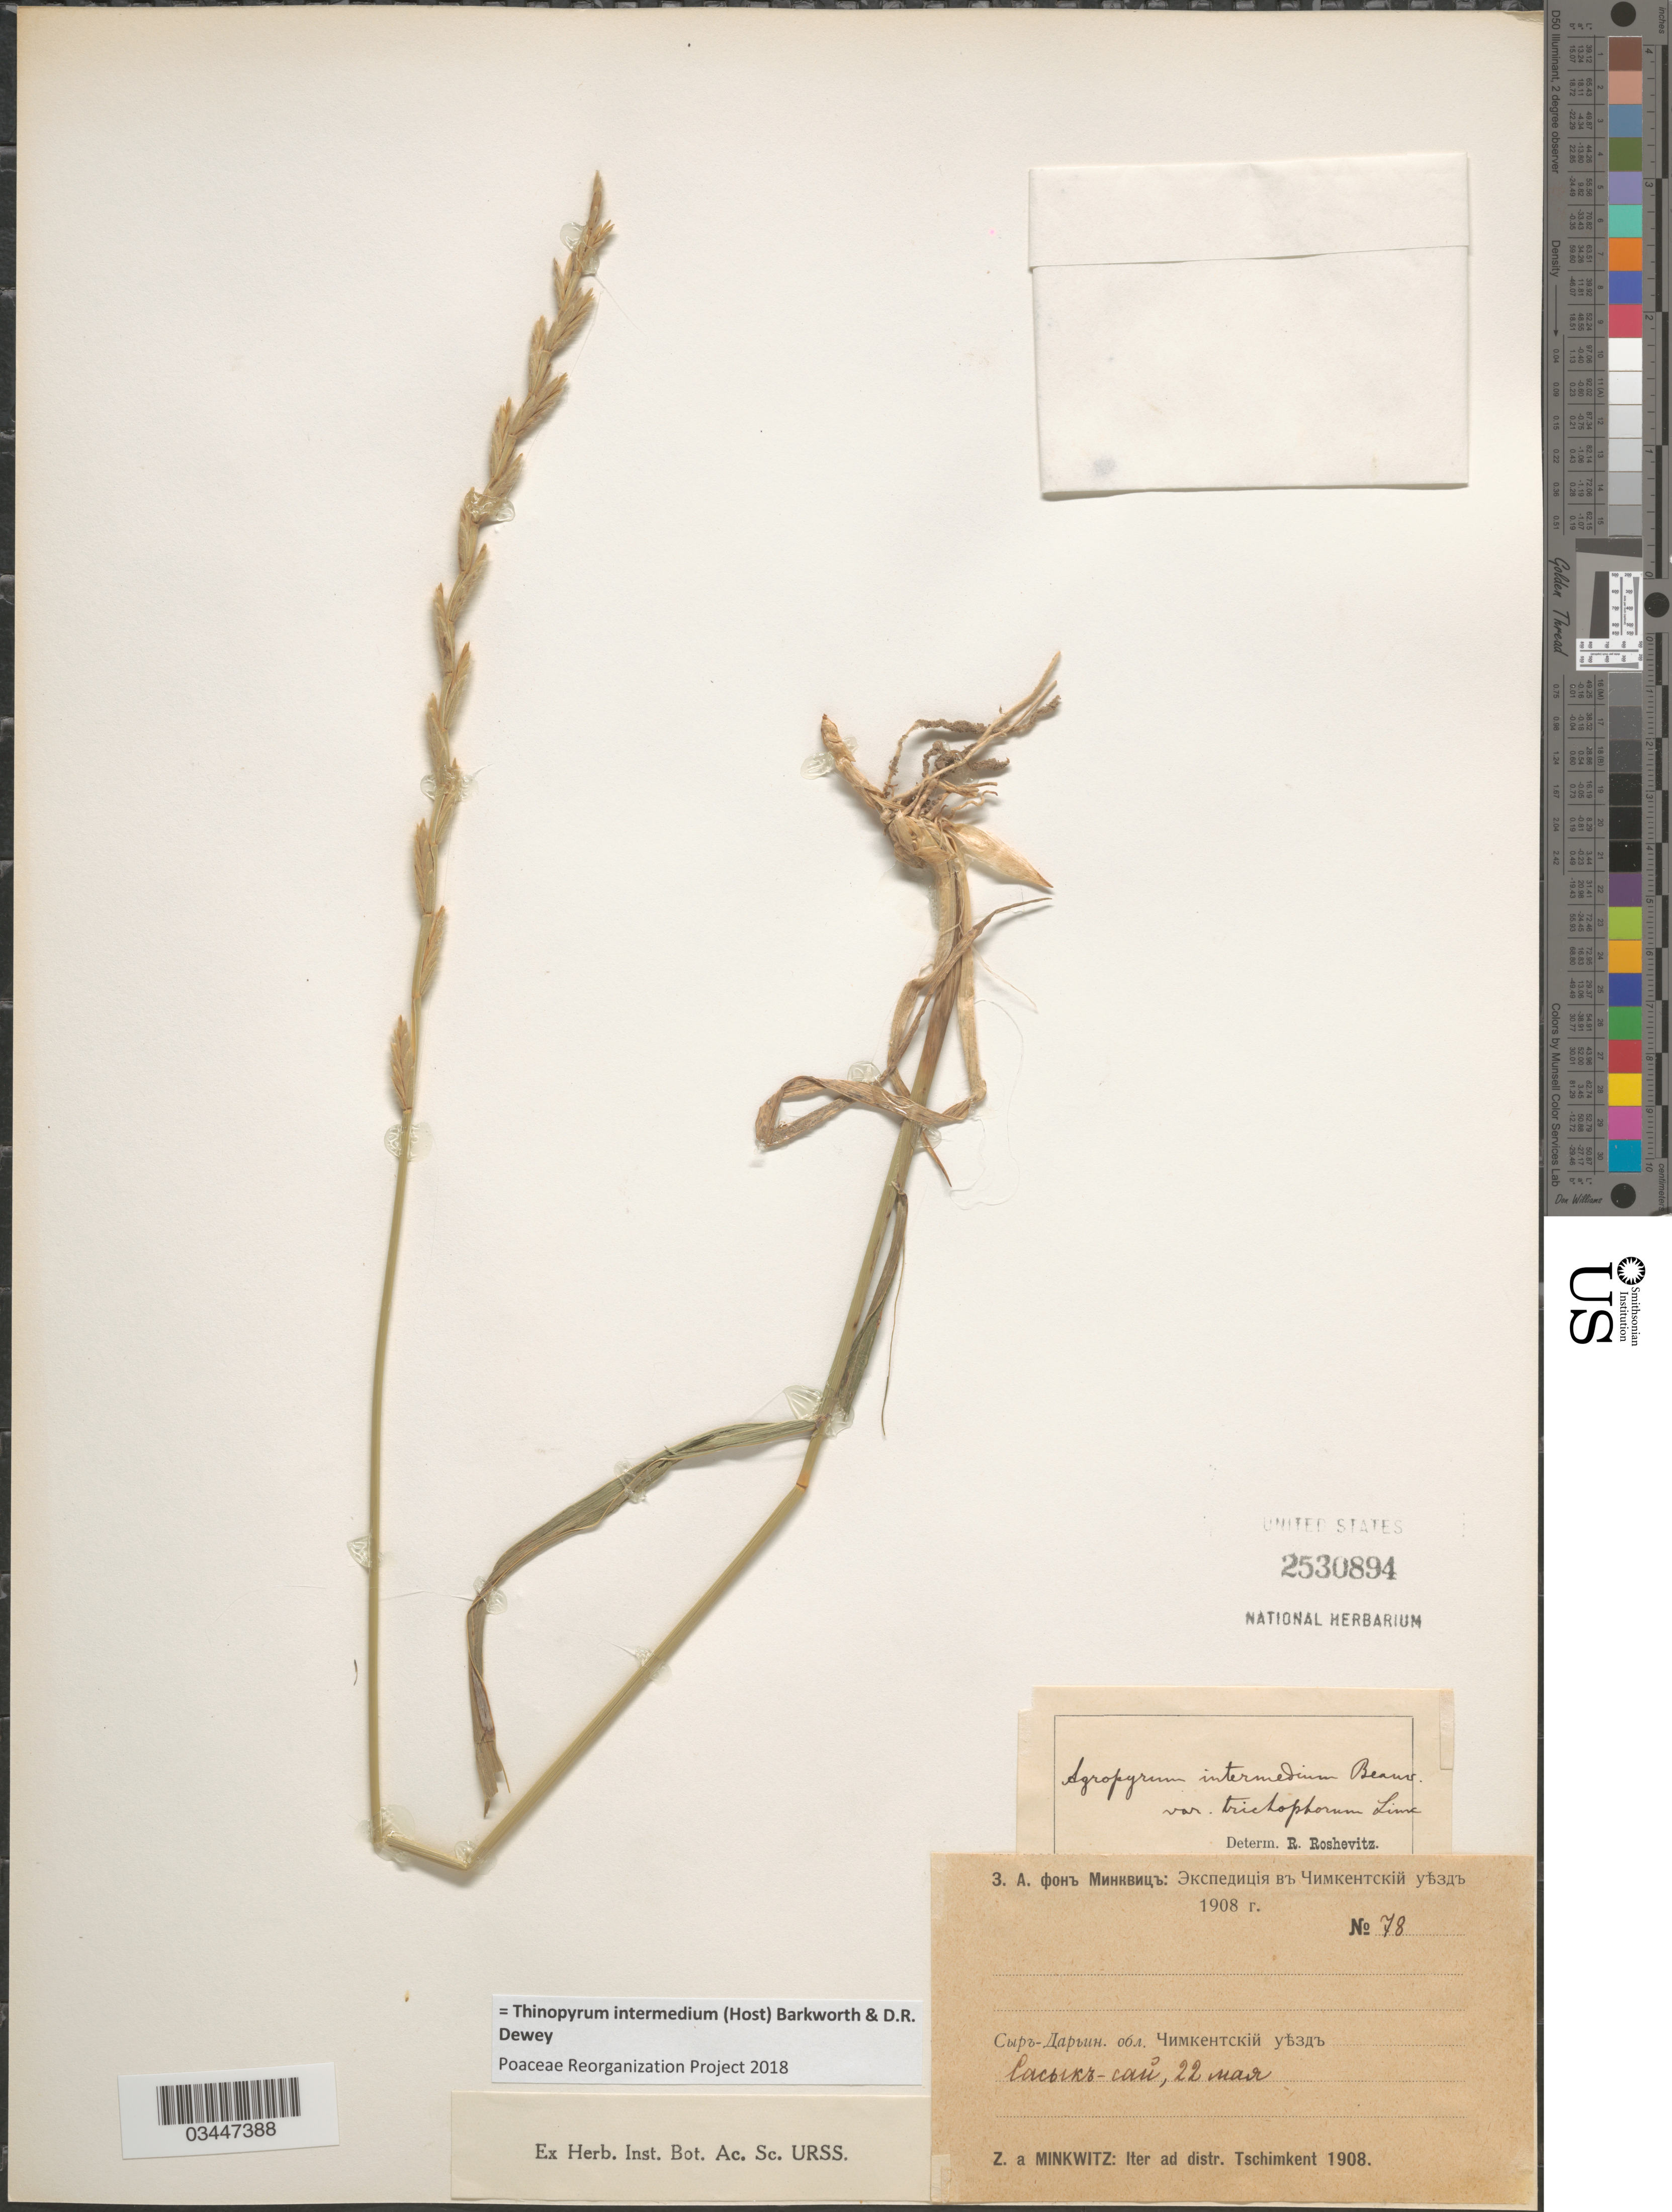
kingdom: Plantae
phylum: Tracheophyta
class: Liliopsida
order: Poales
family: Poaceae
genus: Thinopyrum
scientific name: Thinopyrum intermedium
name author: (Host) Barkworth & Dewey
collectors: Z. Minkwitz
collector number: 78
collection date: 1908-05-22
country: Kazakhstan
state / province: Shymkent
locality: Iter ad distr. Tschimkent. Sasyk-say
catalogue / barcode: US 2530894